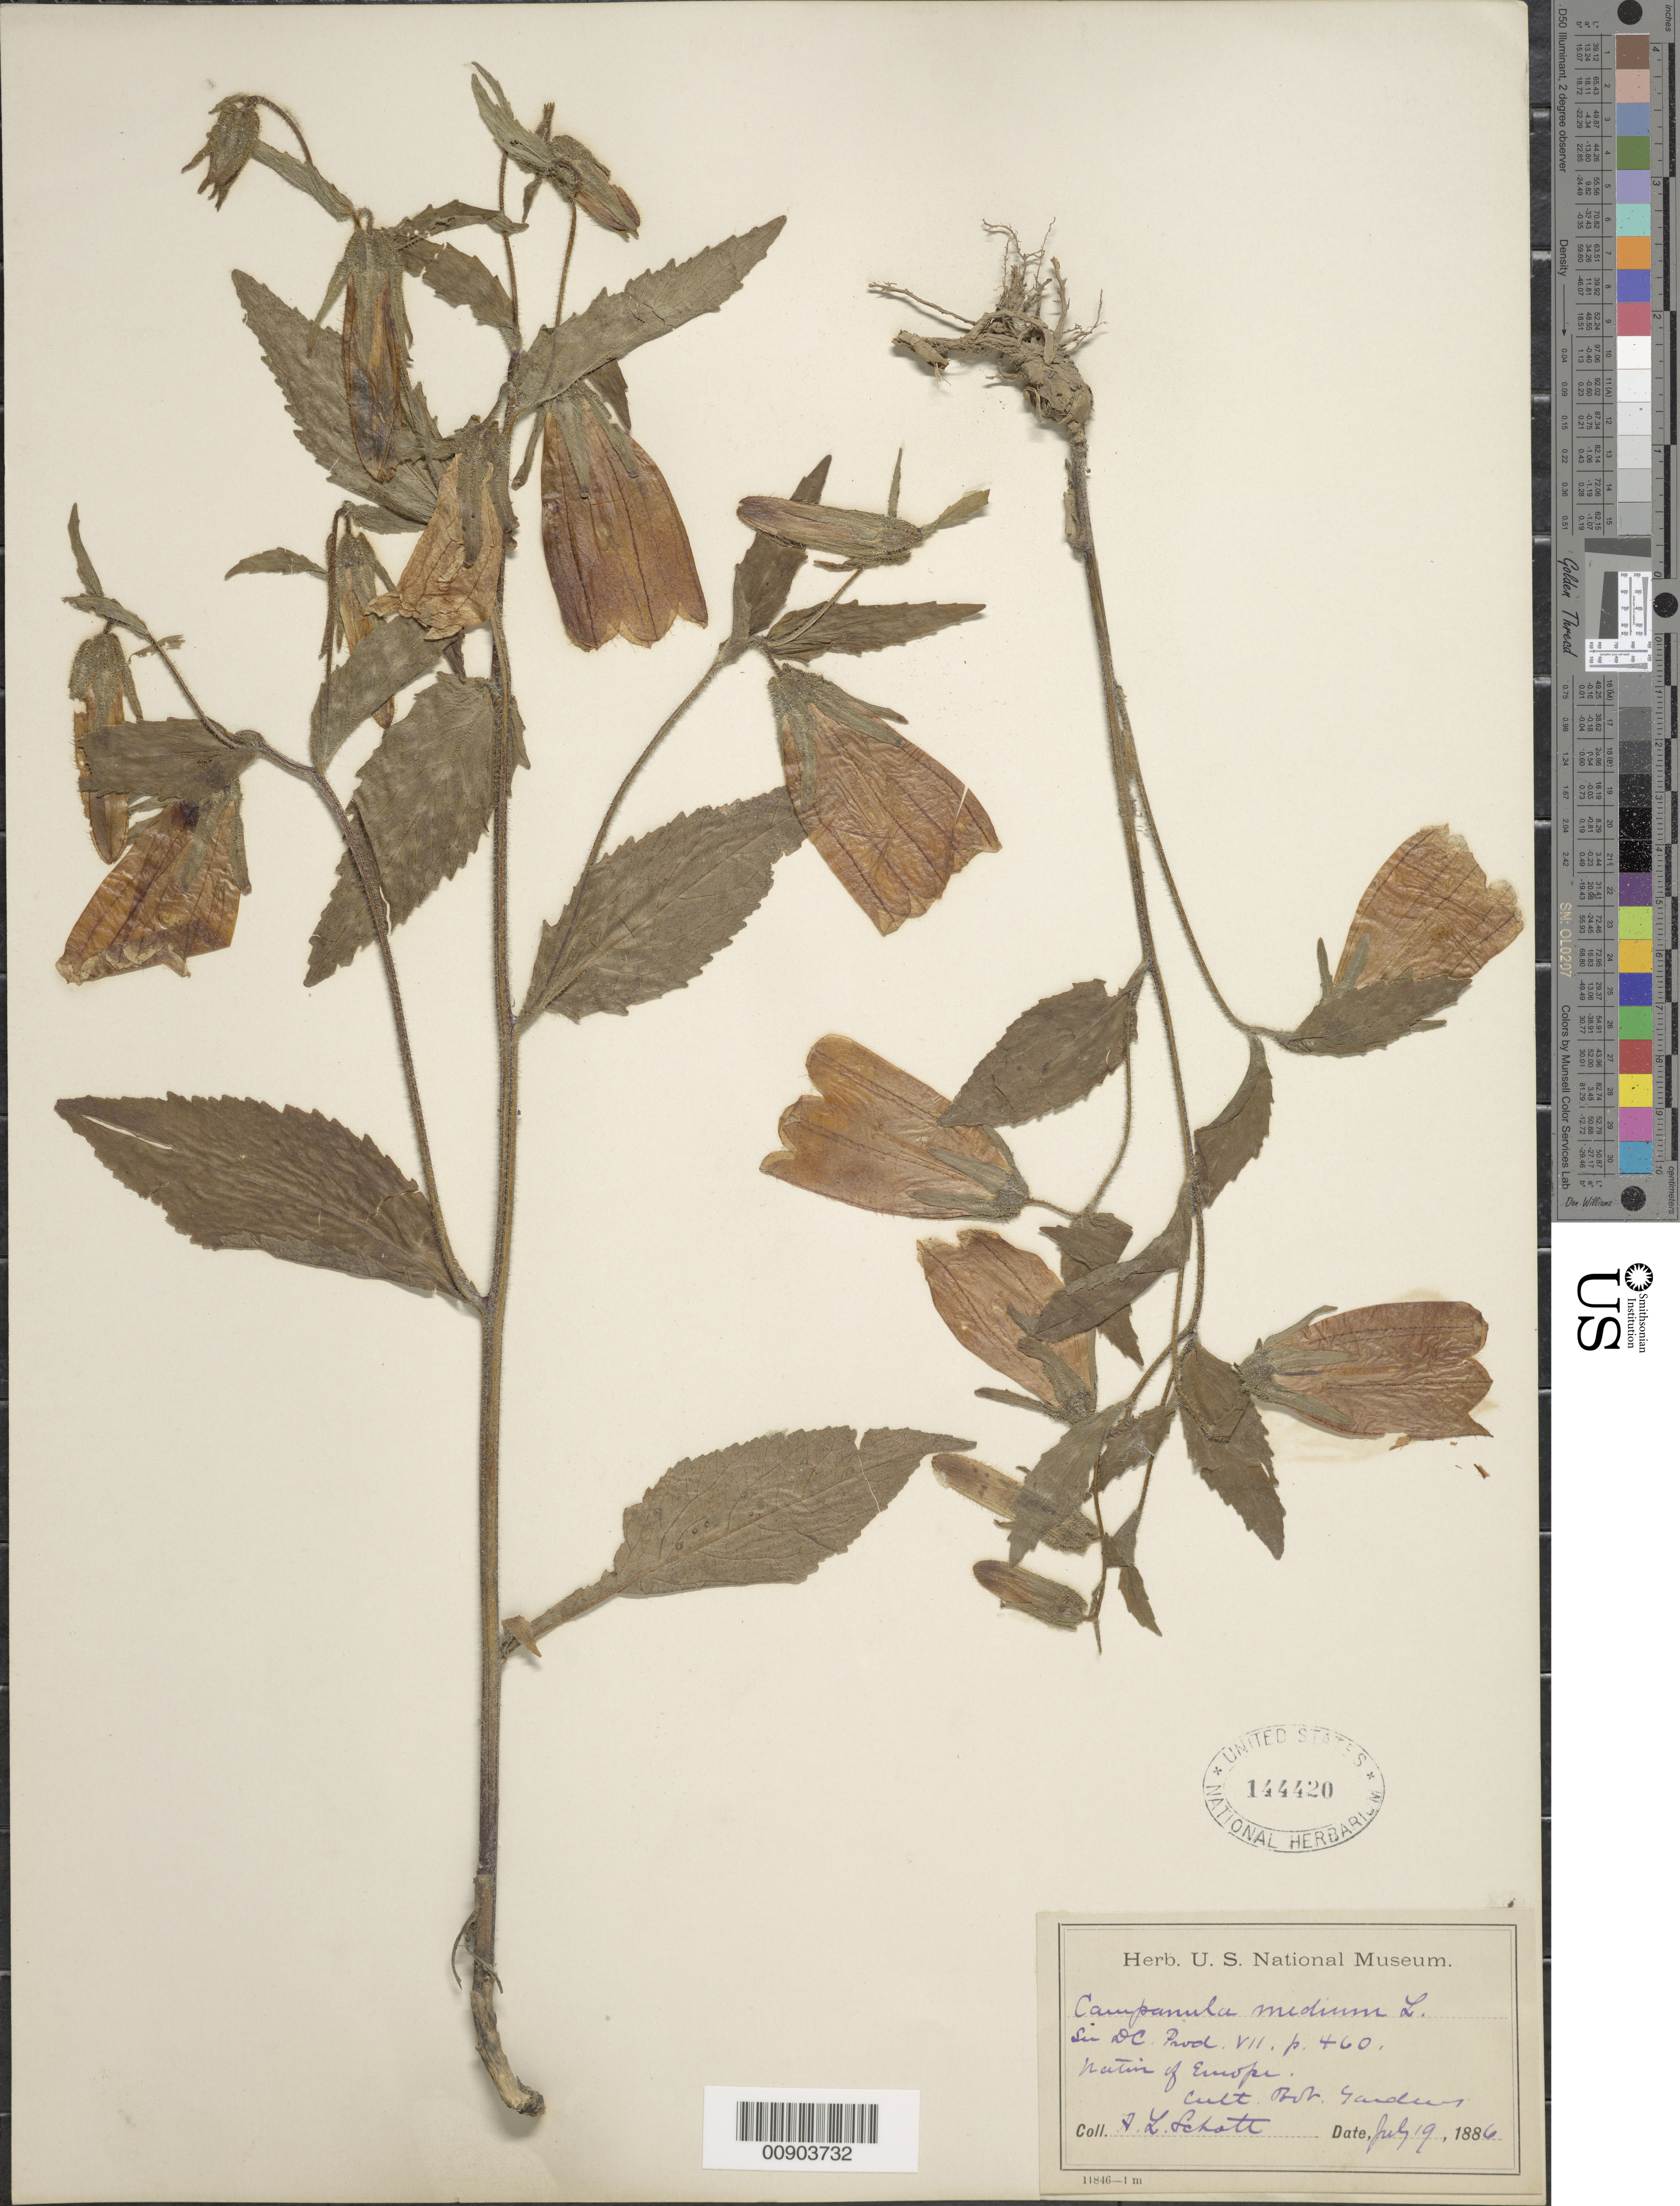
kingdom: Plantae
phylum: Tracheophyta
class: Magnoliopsida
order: Asterales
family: Campanulaceae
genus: Campanula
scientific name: Campanula medium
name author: L.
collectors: A. L. Schott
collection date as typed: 19 Jul 1886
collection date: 1886-07-19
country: United States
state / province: District of Columbia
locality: Botanical gardens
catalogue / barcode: US 144420